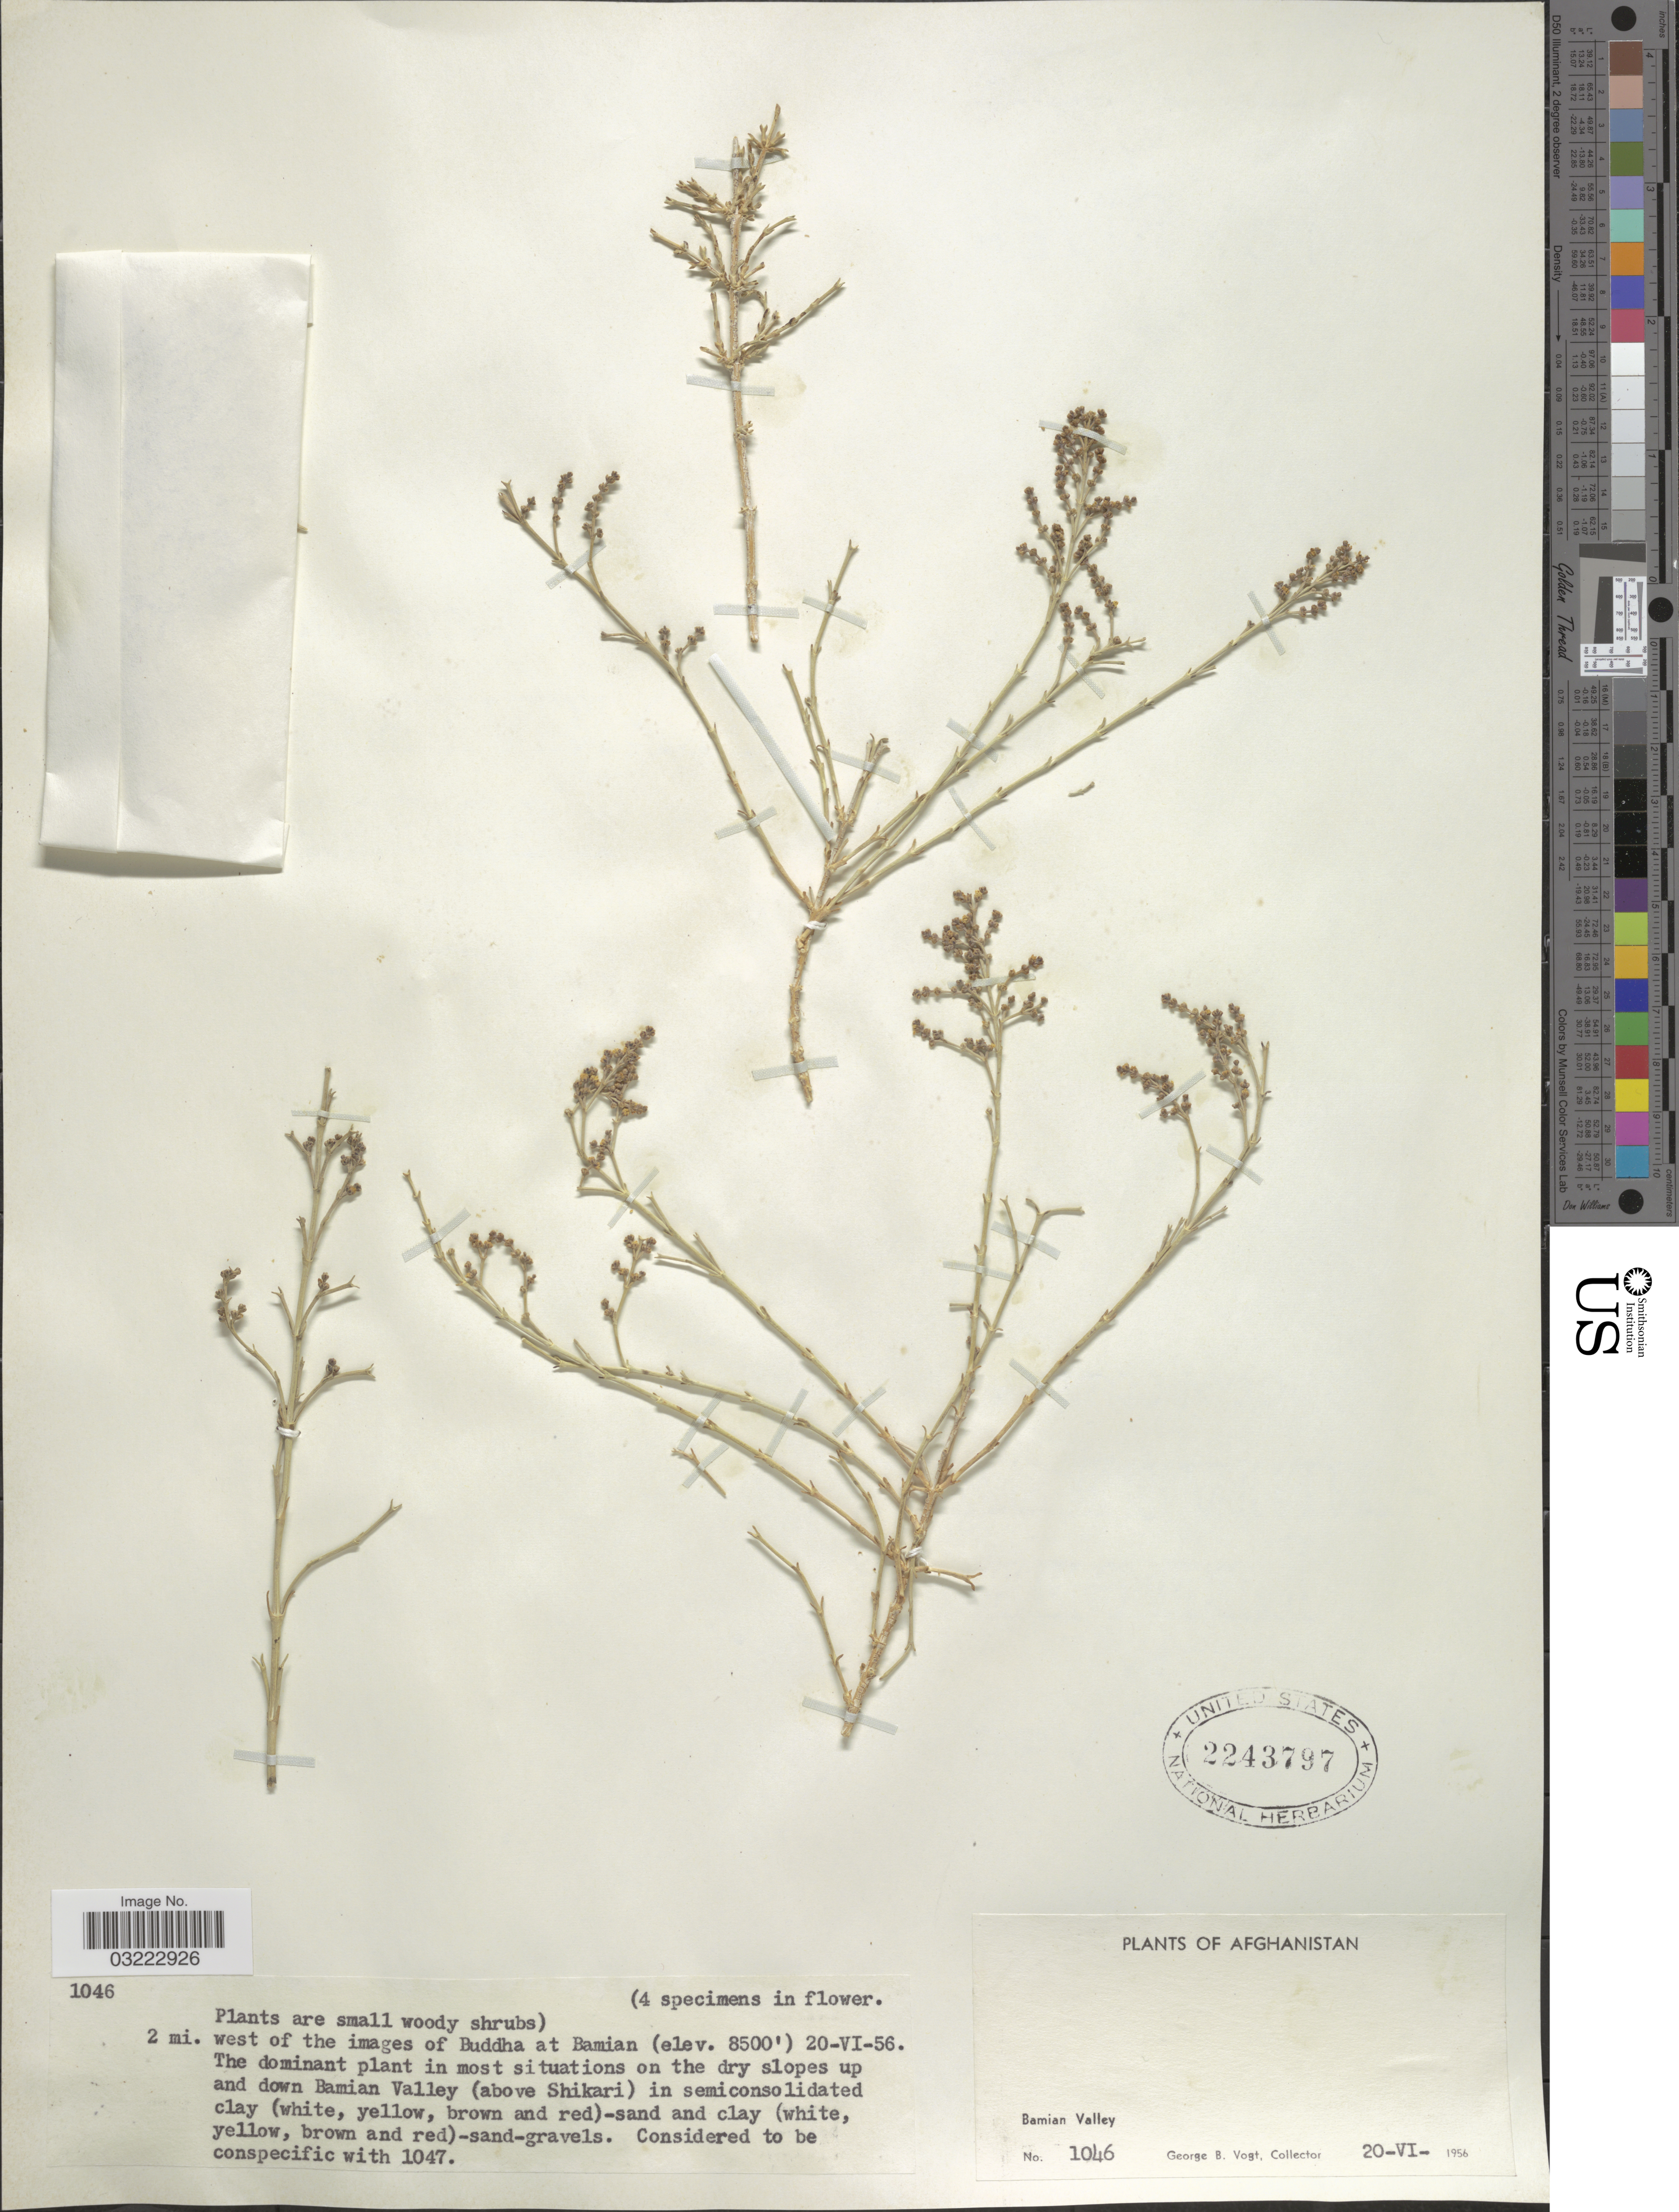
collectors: G. B. Vogt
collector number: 1046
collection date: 1956-06-20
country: Afghanistan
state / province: Bamian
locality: Bamian Valley. 2 mi. west of the images of Buddha at Bamian. On the dry slopes up and down Bamian Valley (above Shikari).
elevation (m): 2591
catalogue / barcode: US 2243797